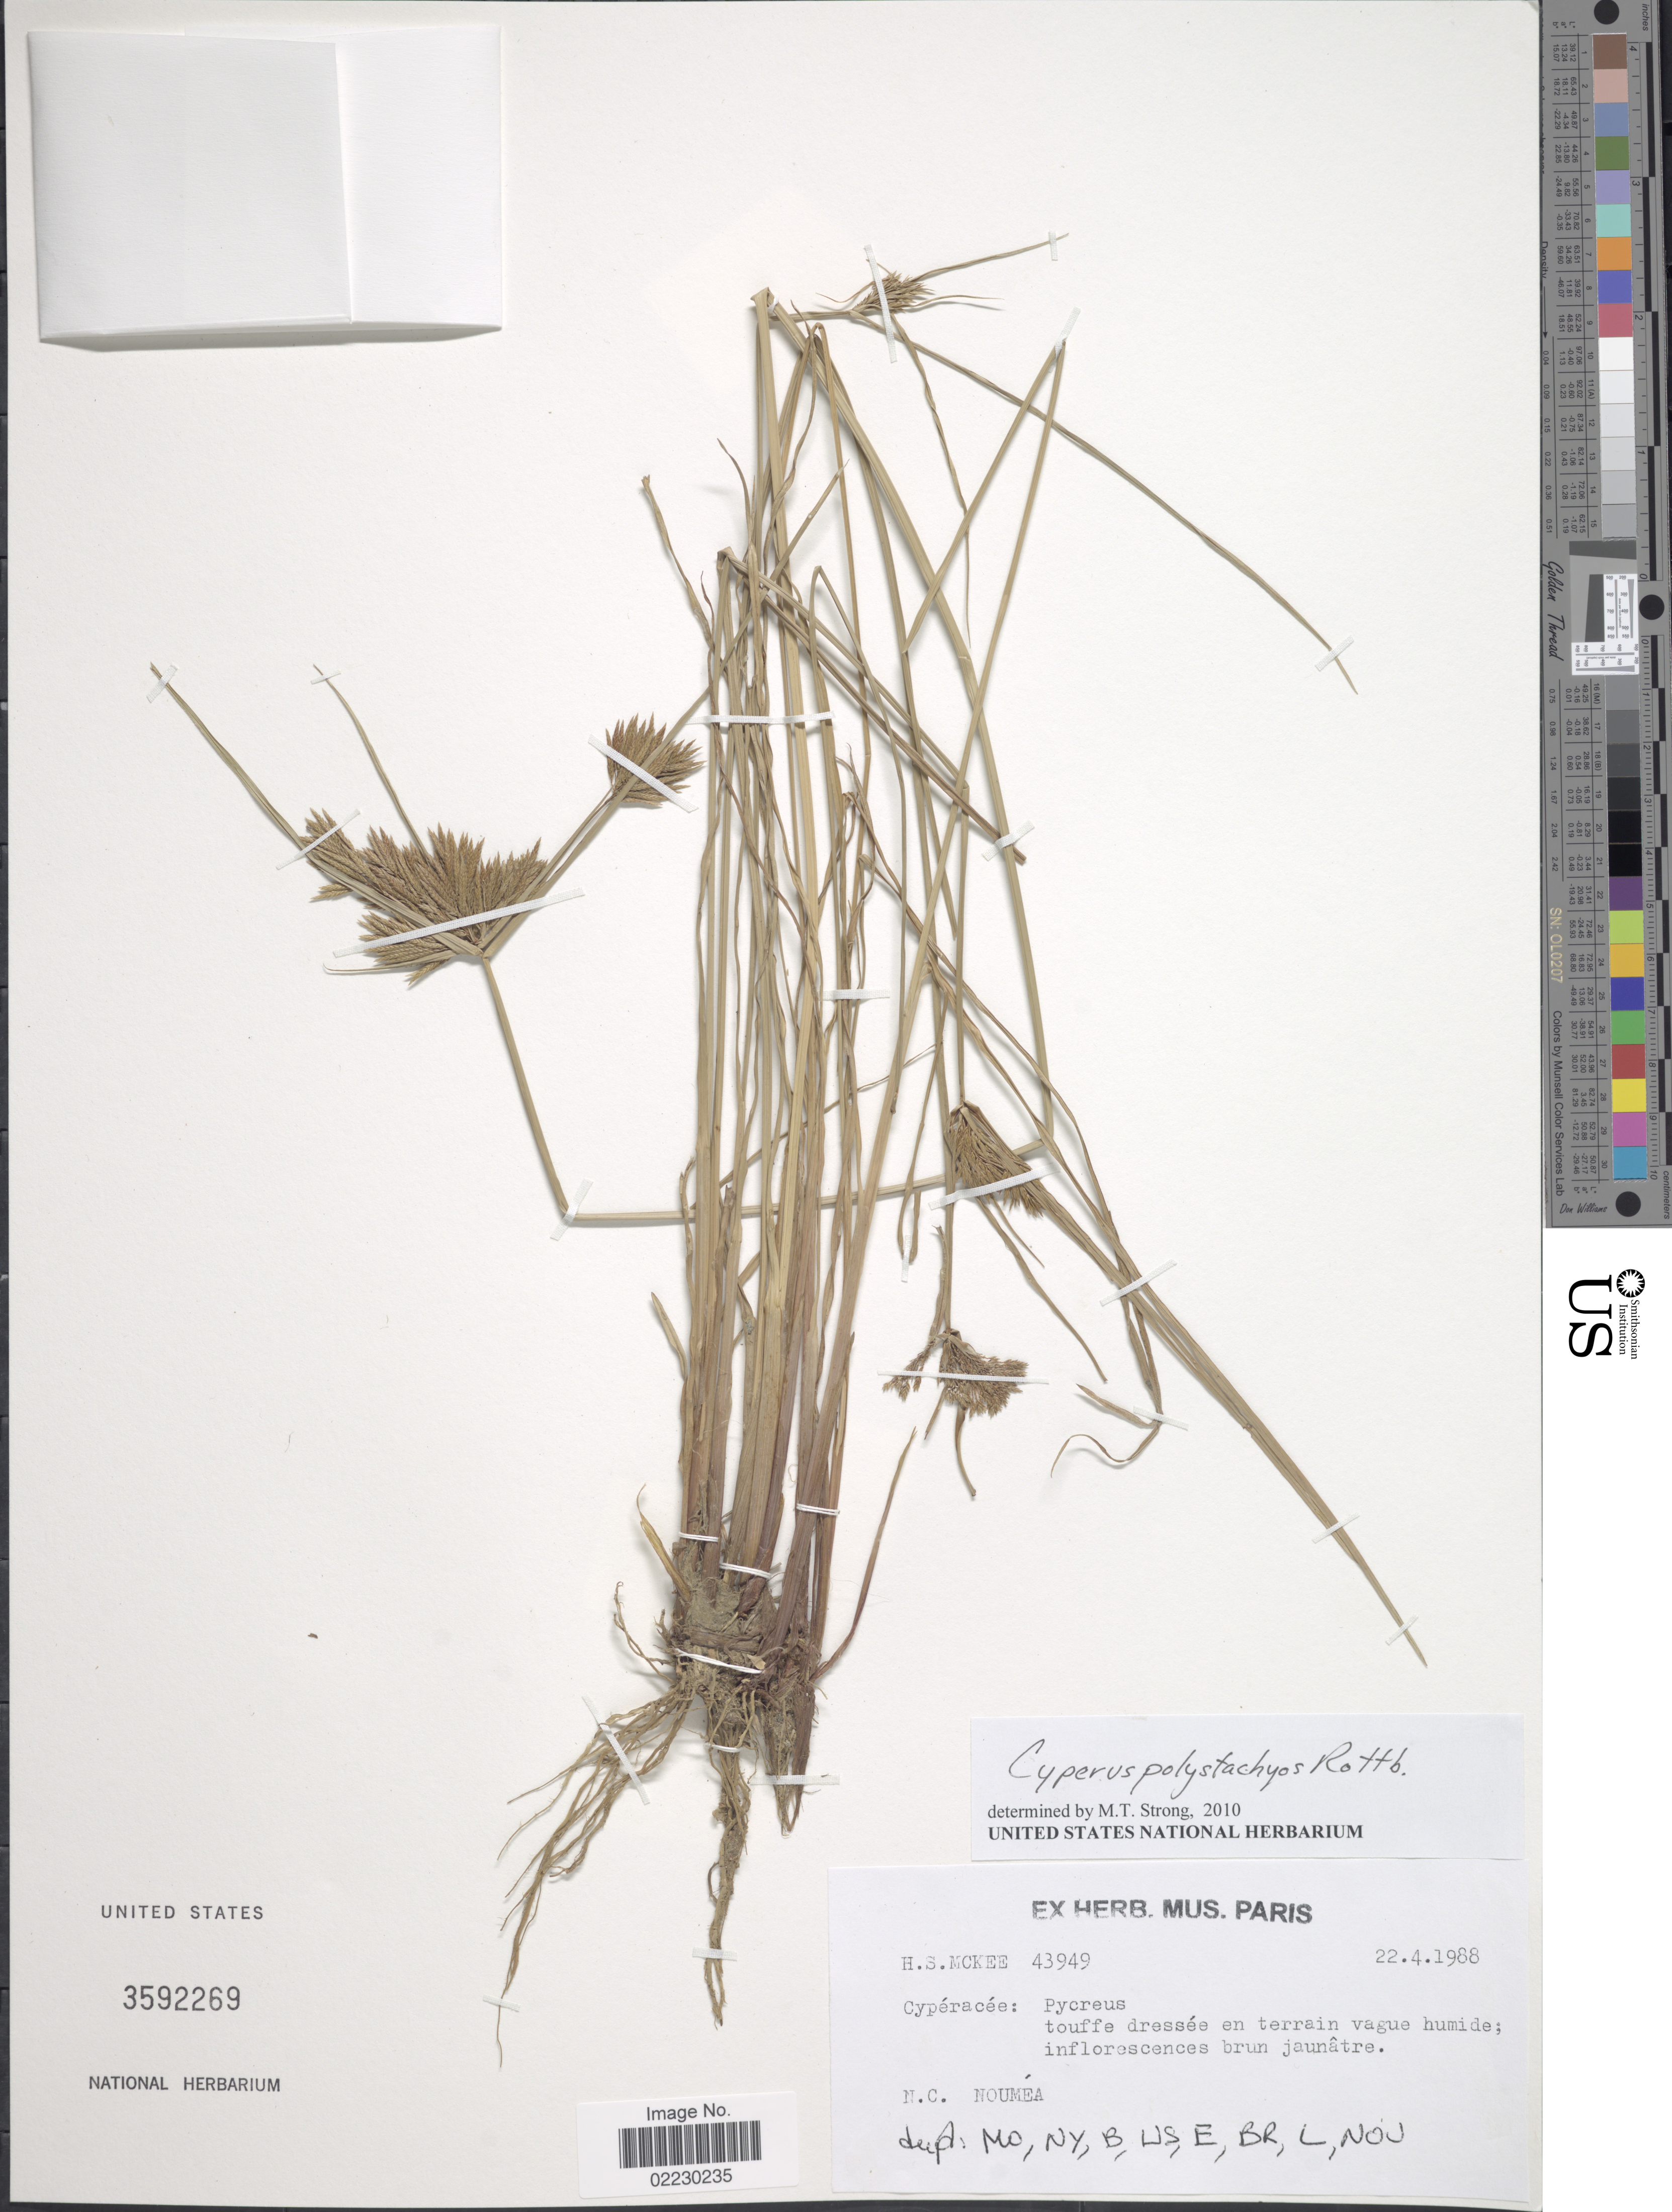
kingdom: Plantae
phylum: Tracheophyta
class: Liliopsida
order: Poales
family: Cyperaceae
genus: Cyperus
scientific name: Cyperus polystachyos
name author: Rottb.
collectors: H. S. McKee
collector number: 43949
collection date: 1988-04-22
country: New Caledonia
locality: N.C. Noumea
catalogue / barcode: US 3592269